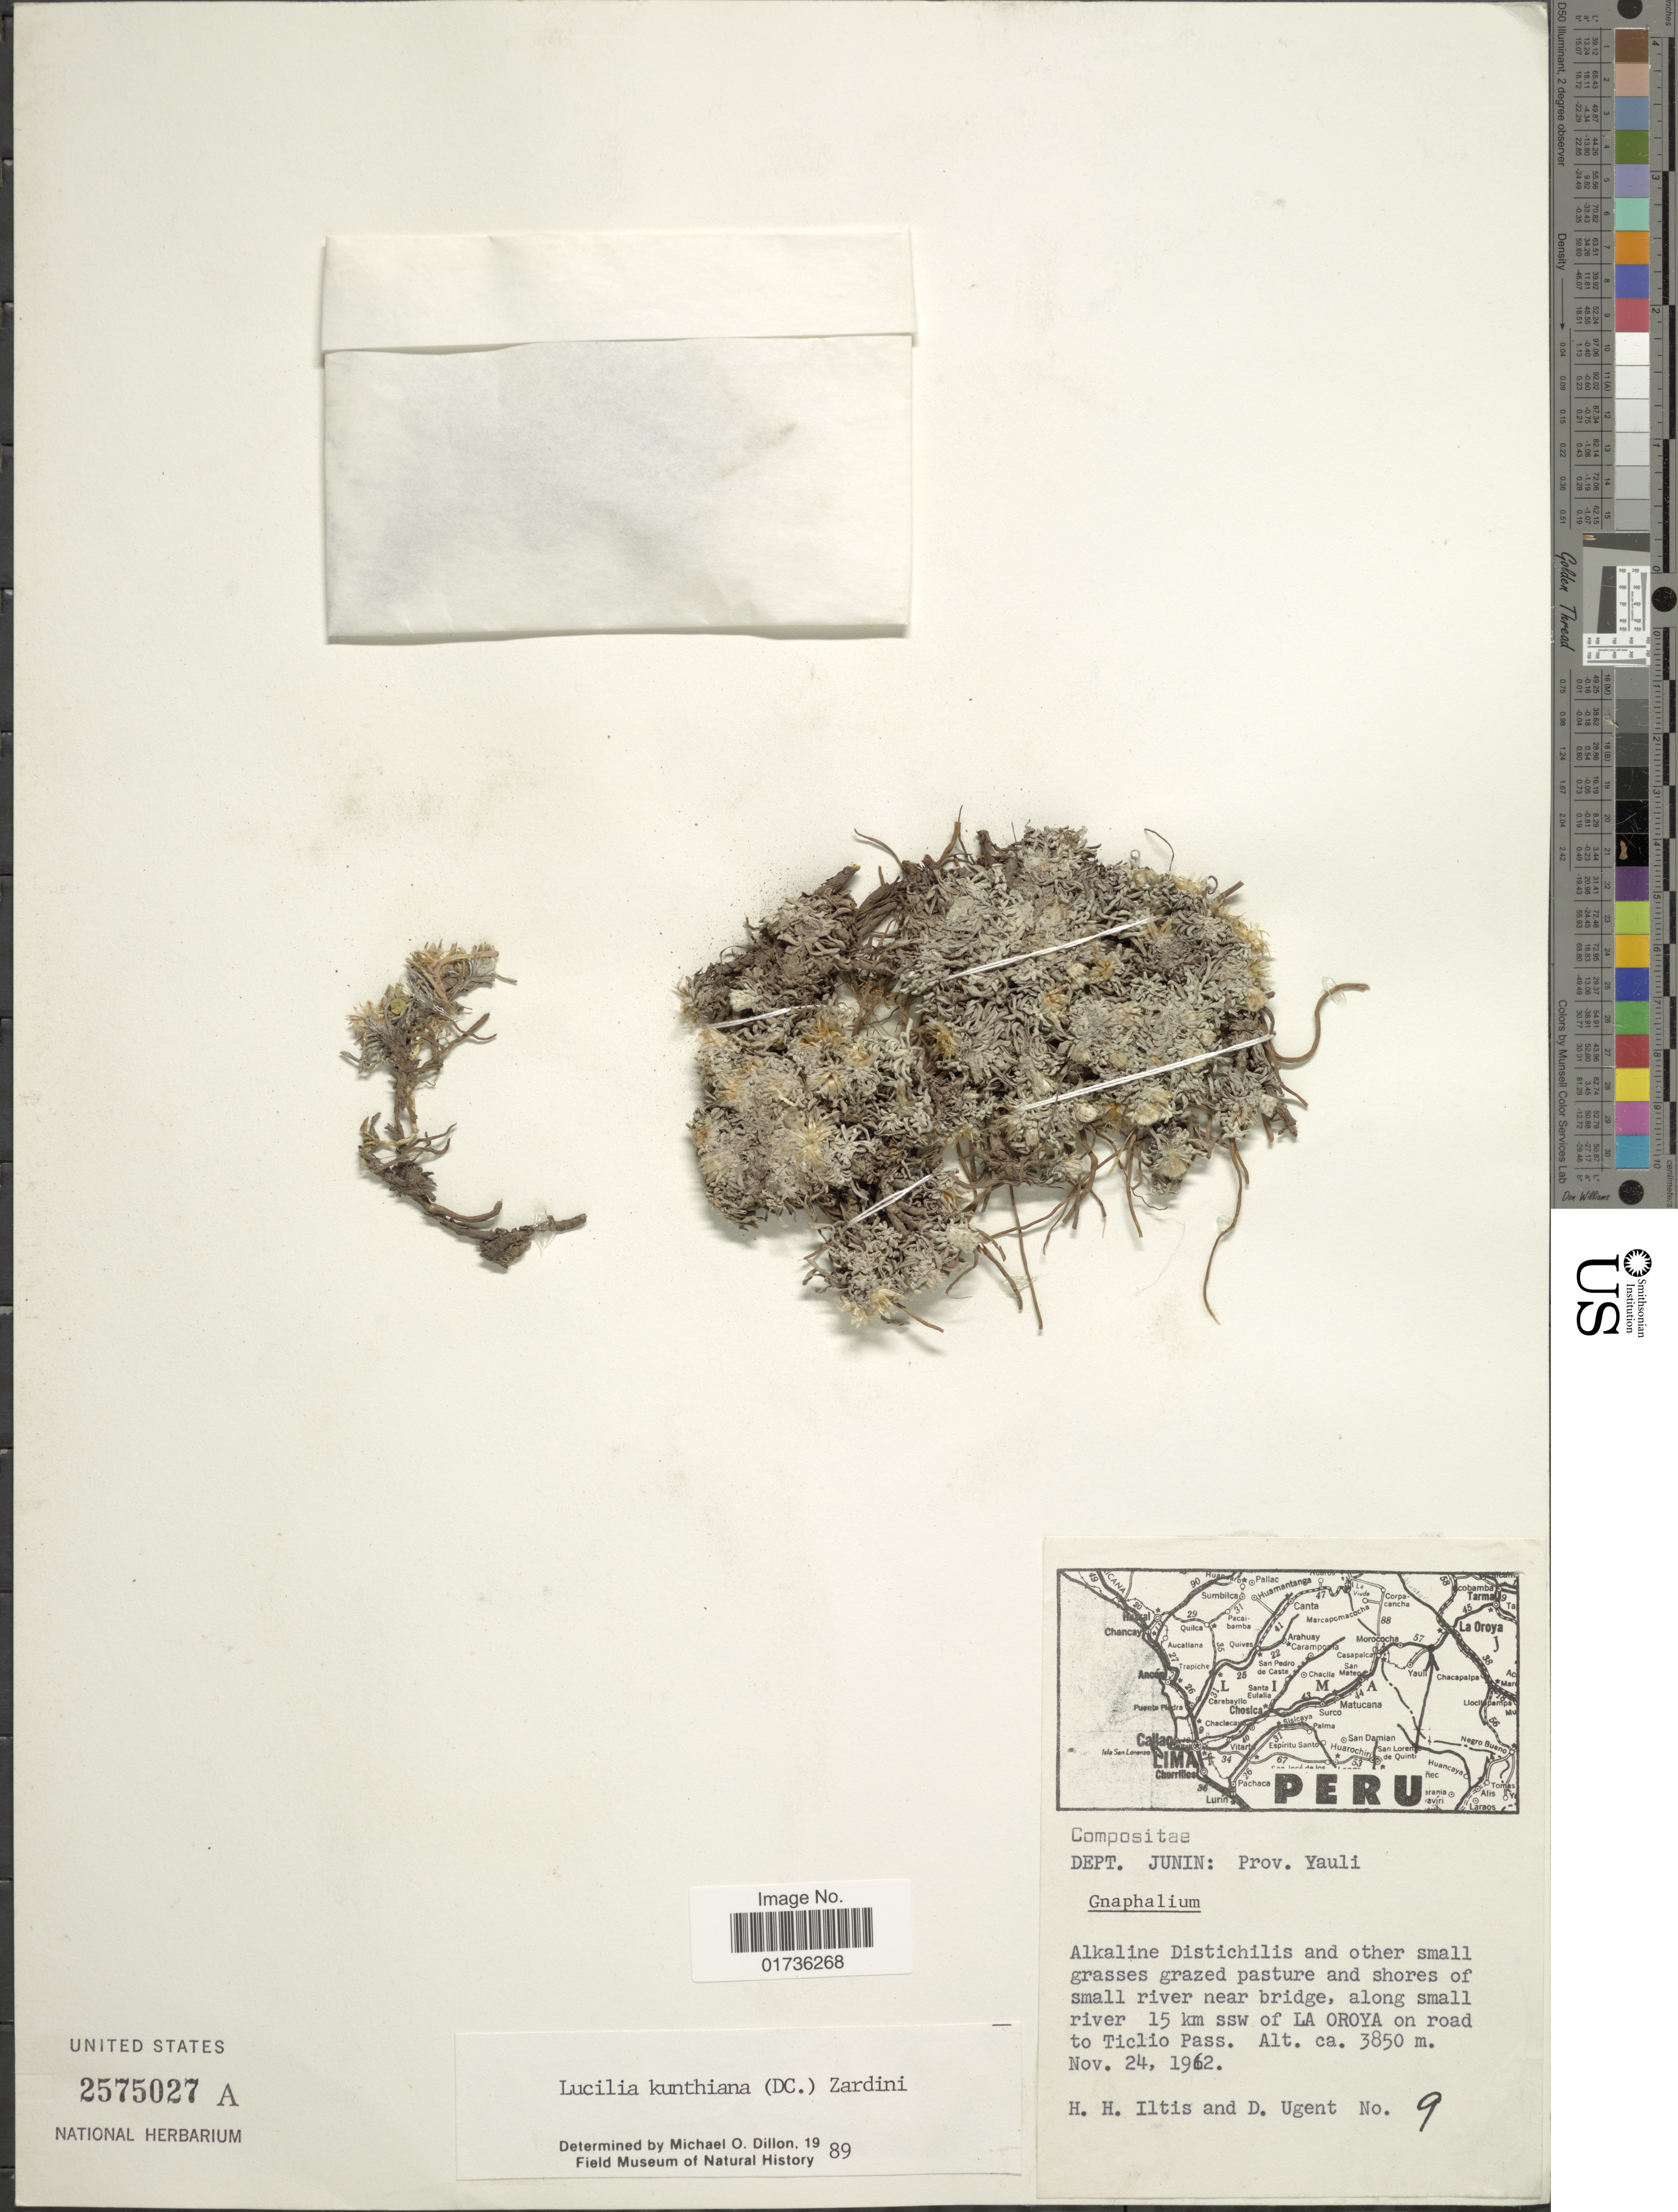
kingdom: Plantae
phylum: Tracheophyta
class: Magnoliopsida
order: Asterales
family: Asteraceae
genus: Lucilia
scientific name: Lucilia kunthiana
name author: (DC.) Zardini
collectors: H. H. Iltis & D. Ugent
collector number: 9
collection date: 1962-11-24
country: Peru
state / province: Junín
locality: Dept. Junin: Prov. Yauli. Alkaline Distichilis and other small grasse grazed pasture and shores of small river near bridge, along small river 15 km ssw of La Oroya on road to Ticlio Pass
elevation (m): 3850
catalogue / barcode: US 2575027A